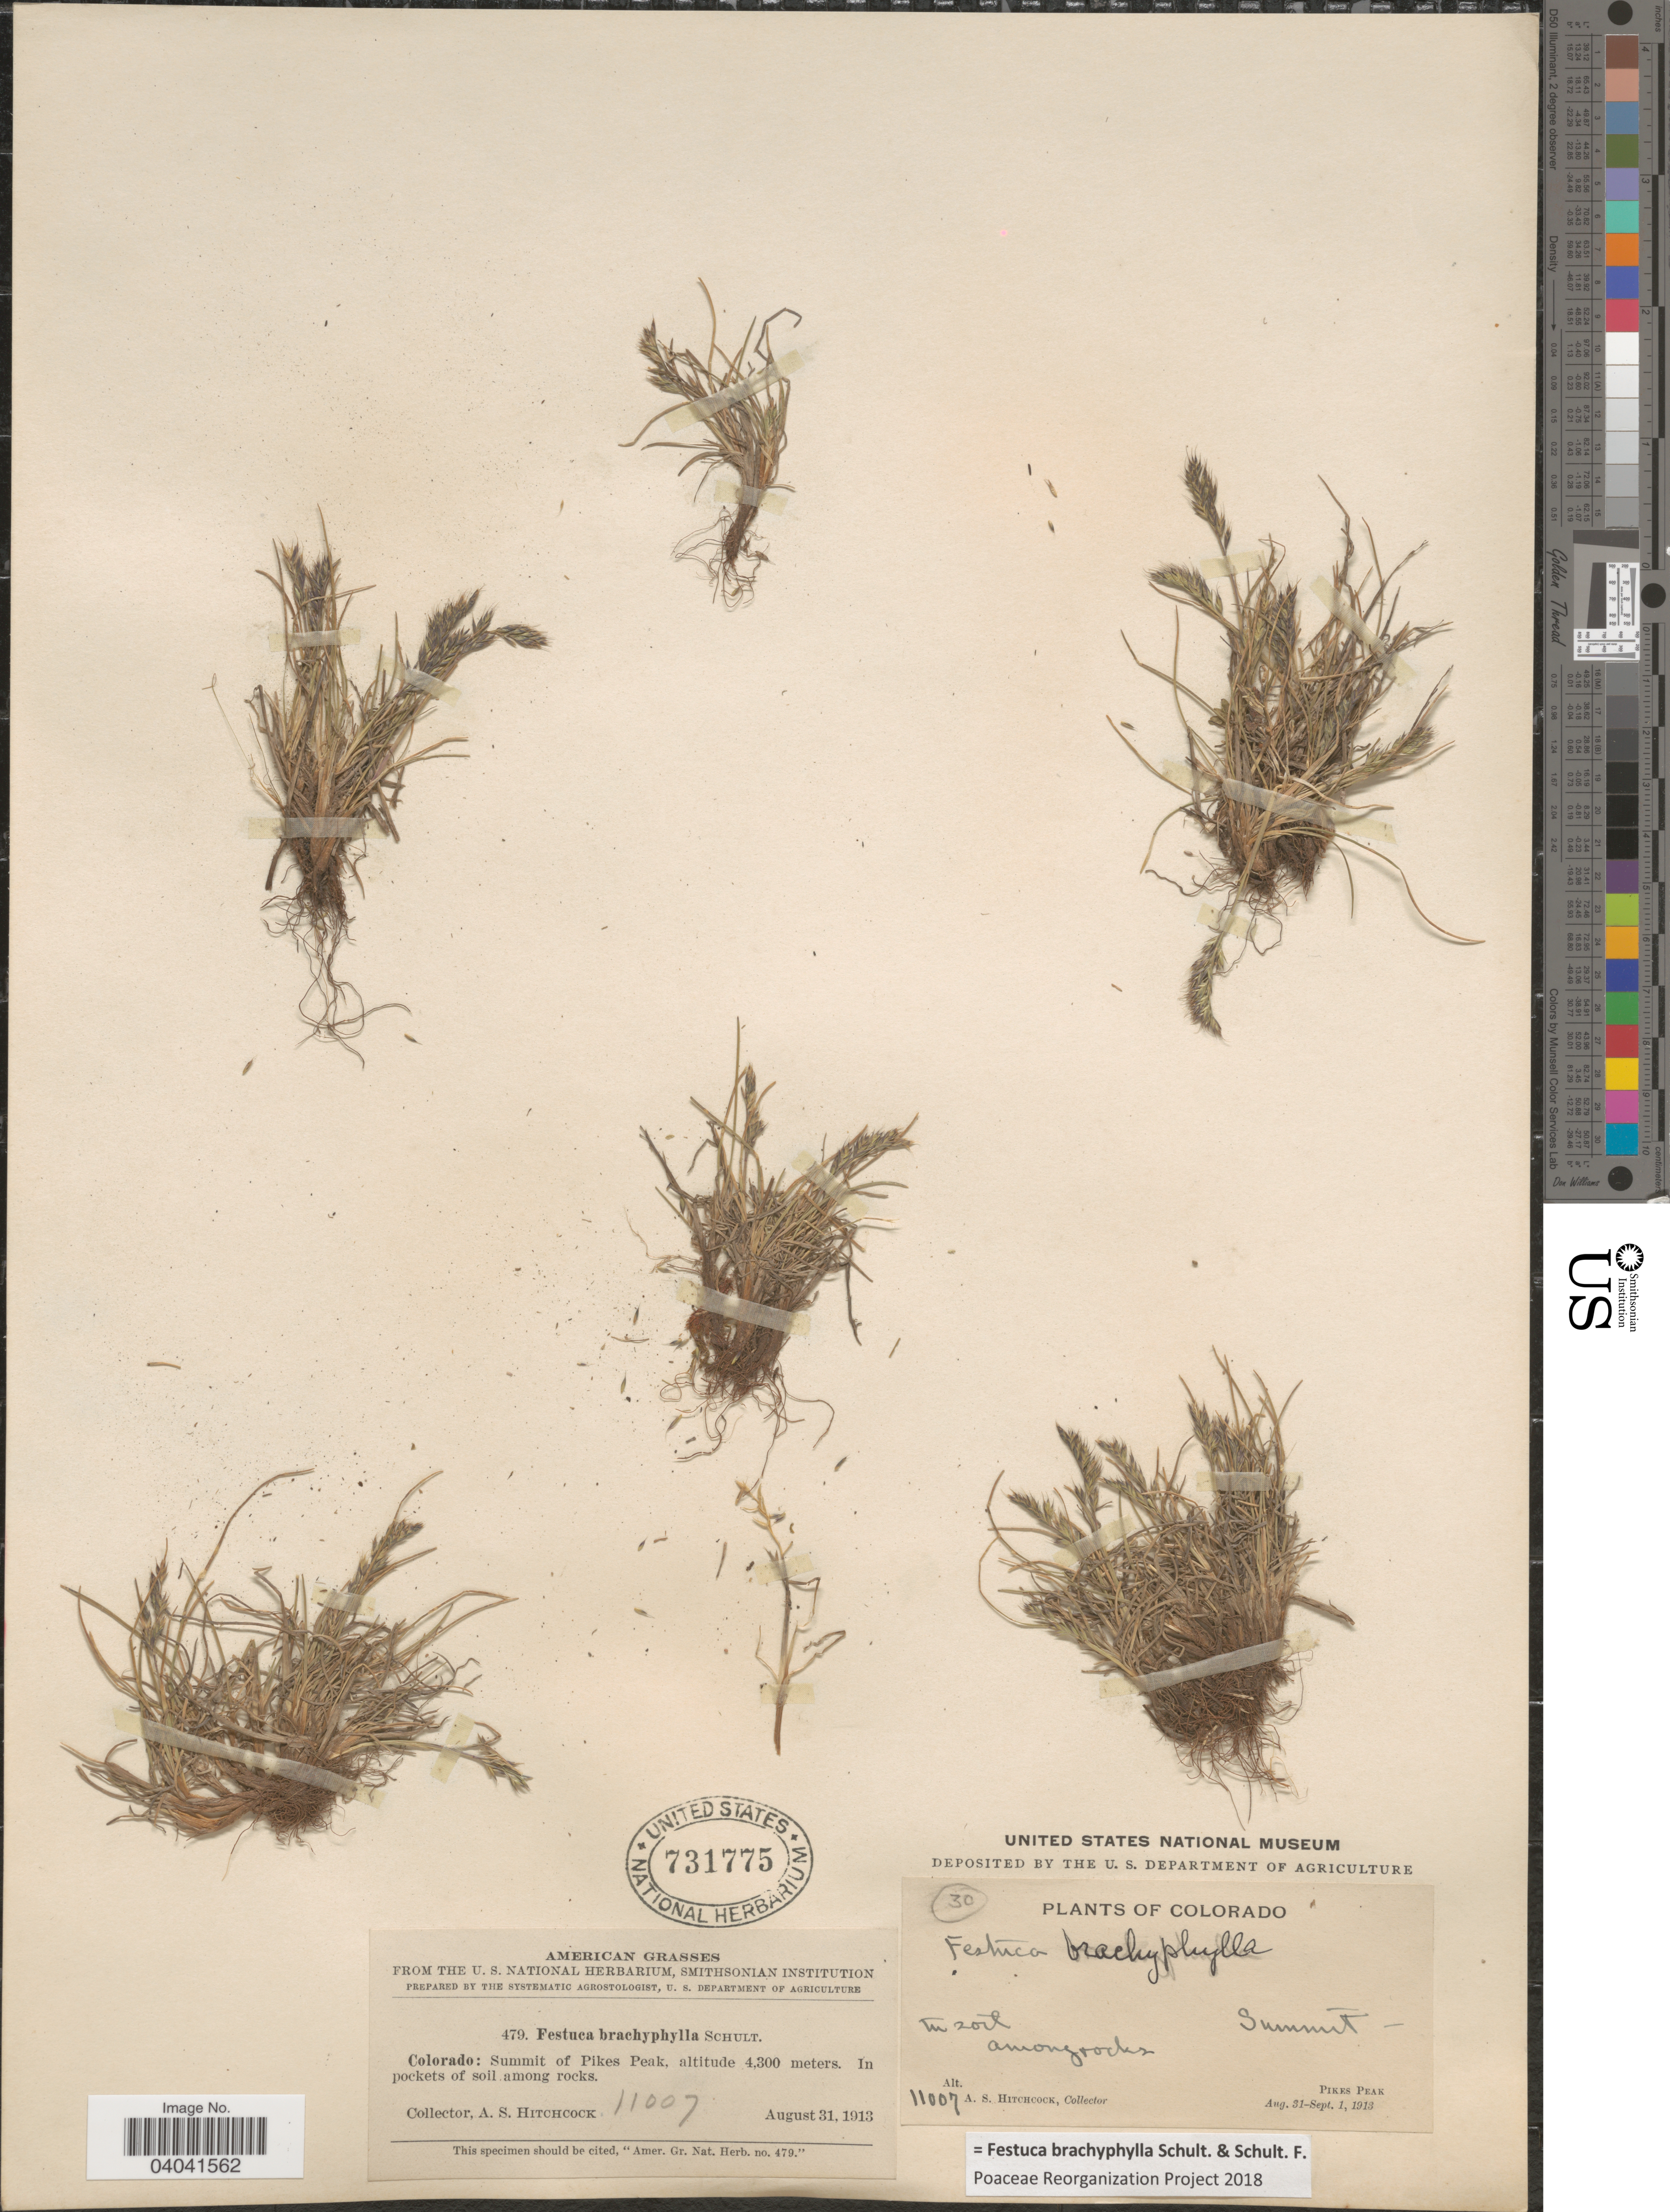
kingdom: Plantae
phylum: Tracheophyta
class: Liliopsida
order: Poales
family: Poaceae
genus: Festuca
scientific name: Festuca brachyphylla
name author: Schult. & Schult. f.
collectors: A. S. Hitchcock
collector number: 11007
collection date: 1913-08-31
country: United States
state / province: Colorado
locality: Summit of Pikes Peak.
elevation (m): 4300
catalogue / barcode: US 731775